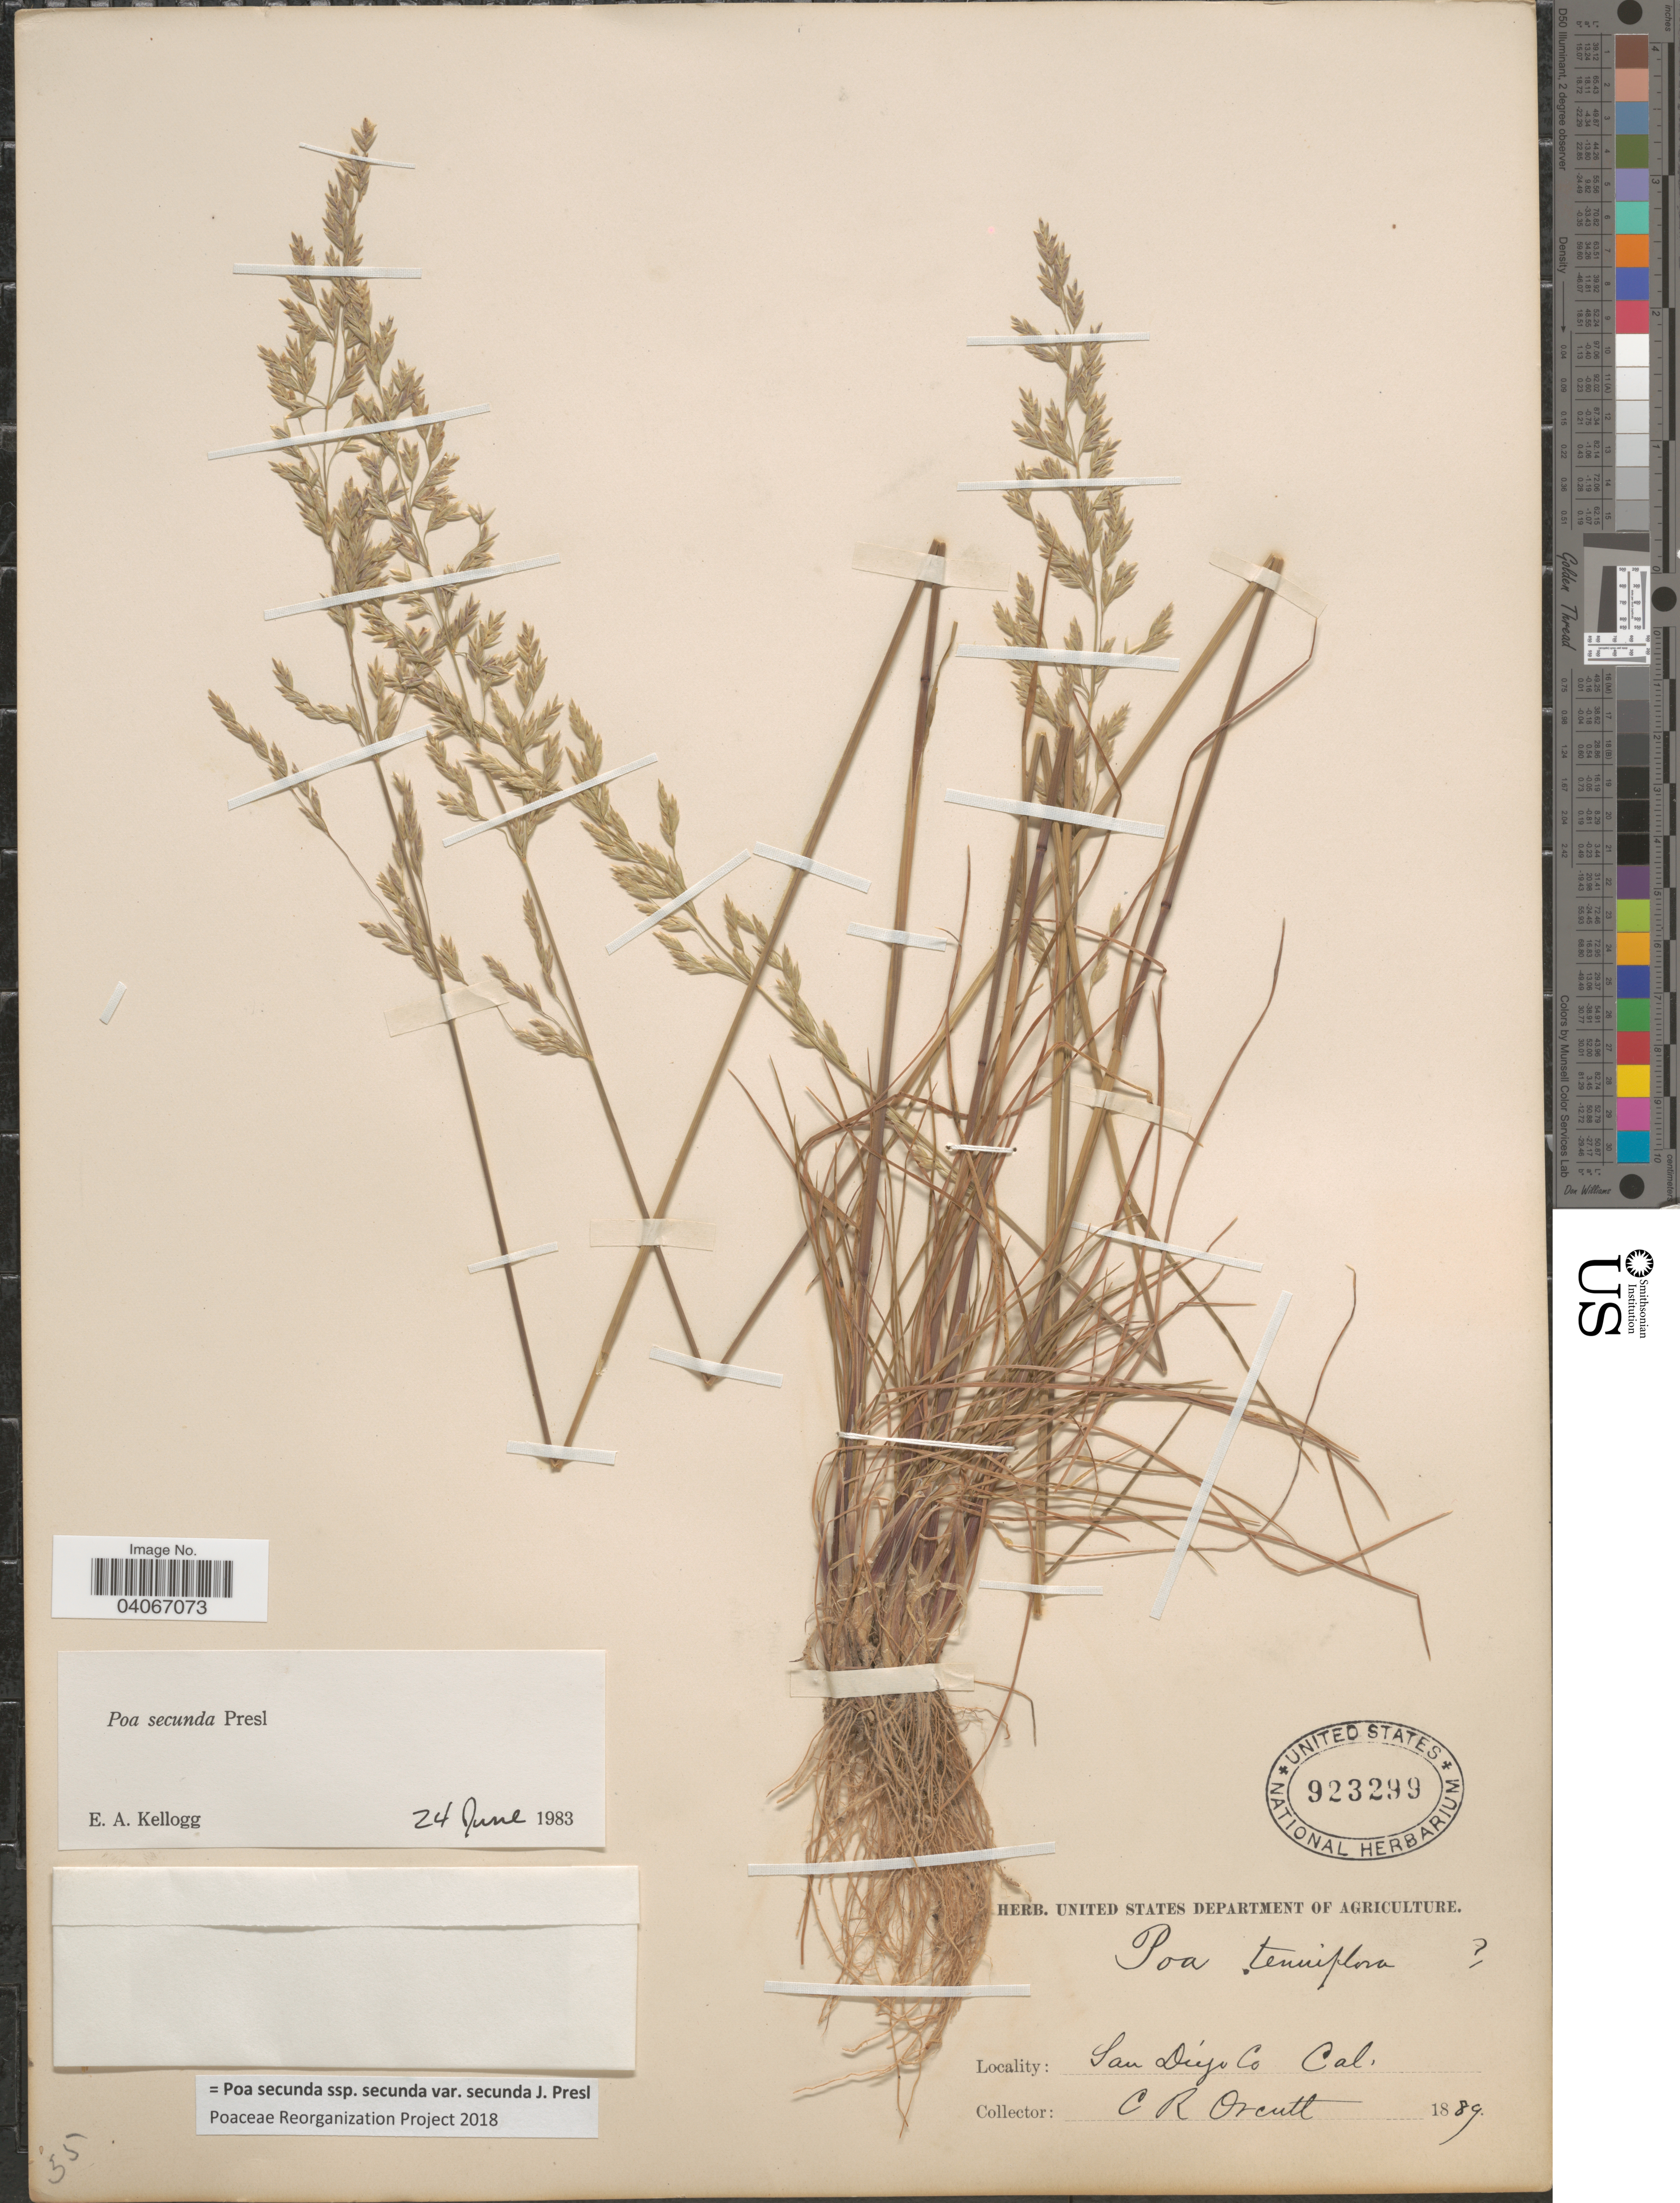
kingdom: Plantae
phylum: Tracheophyta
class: Liliopsida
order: Poales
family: Poaceae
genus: Poa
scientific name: Poa secunda subsp. secunda var. secunda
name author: J. Presl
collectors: C. R. Orcutt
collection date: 1889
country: United States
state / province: California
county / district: San Diego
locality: San Diego Co.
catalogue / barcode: US 923299